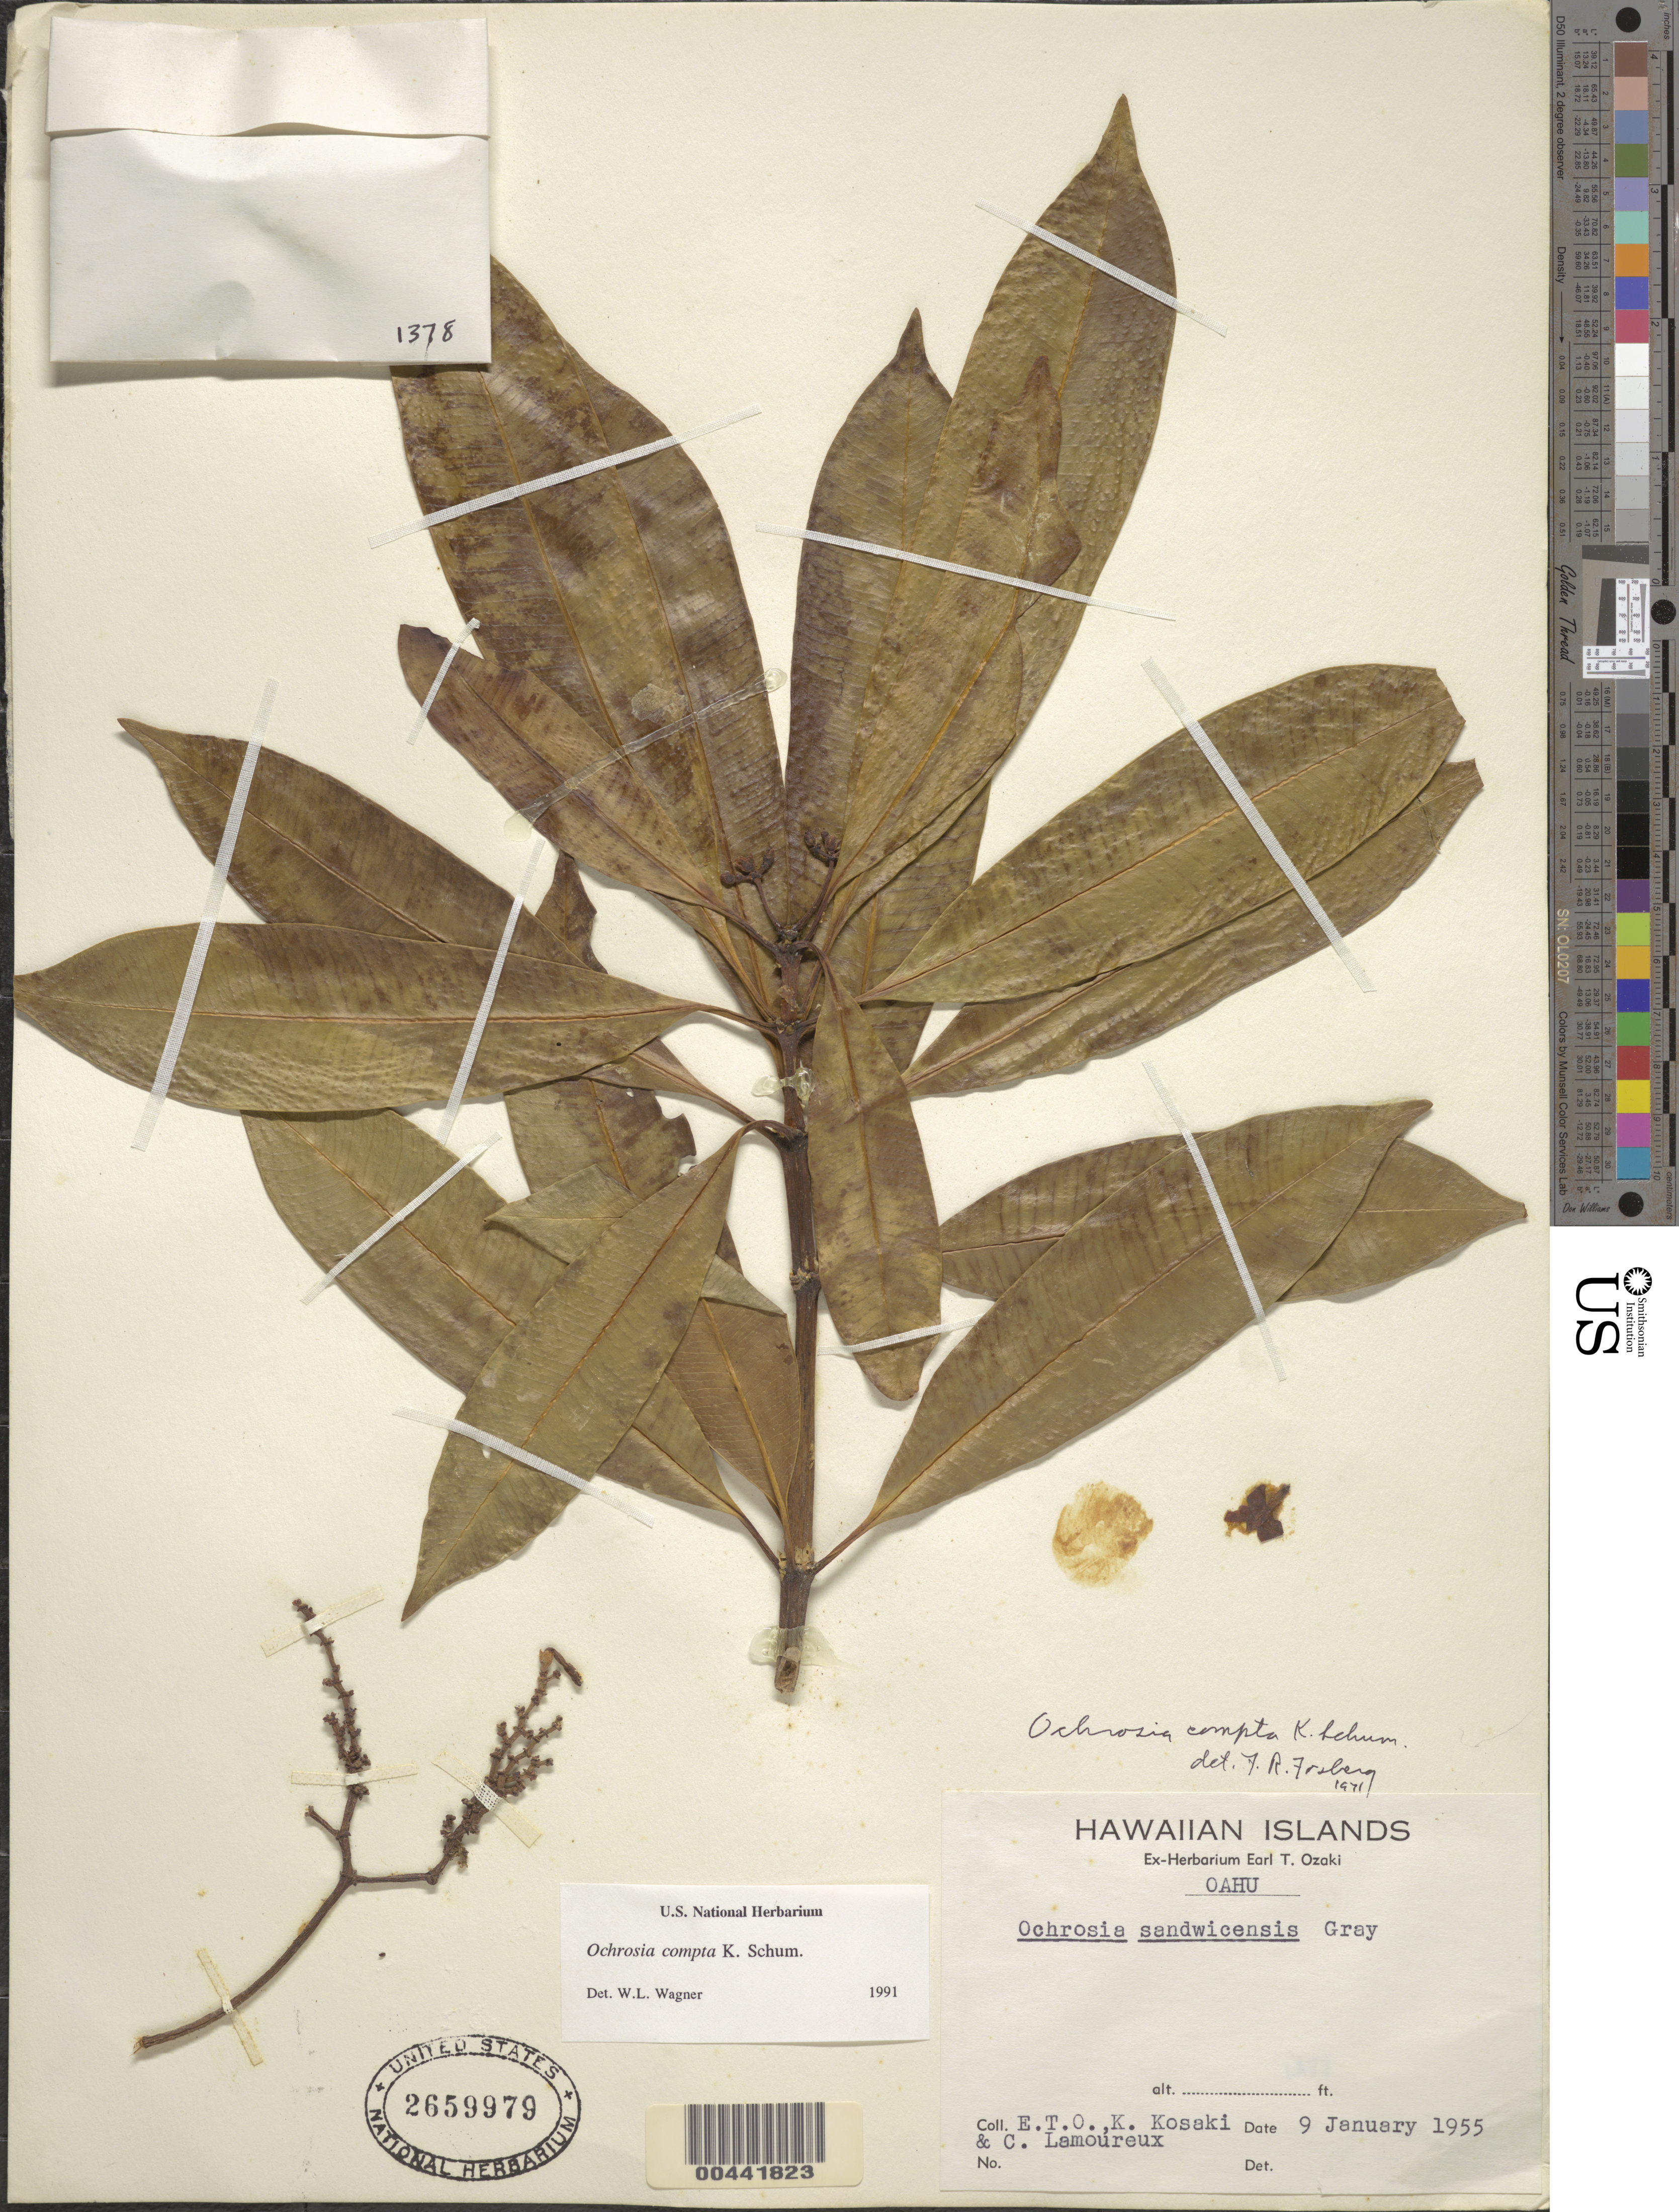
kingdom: Plantae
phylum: Tracheophyta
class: Magnoliopsida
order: Gentianales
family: Apocynaceae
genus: Ochrosia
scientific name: Ochrosia compta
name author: K. Schum.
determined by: Wagner, W. L., (BOT), Smithsonian Institution - National Museum of Natural History (UNITED STATES)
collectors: E. Ozaki, K. Kosaki & C. Lamoureux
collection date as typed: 9 Jan 1955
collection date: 1955-01-09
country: United States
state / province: Hawaii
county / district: Honolulu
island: Oahu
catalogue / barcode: US 2659979